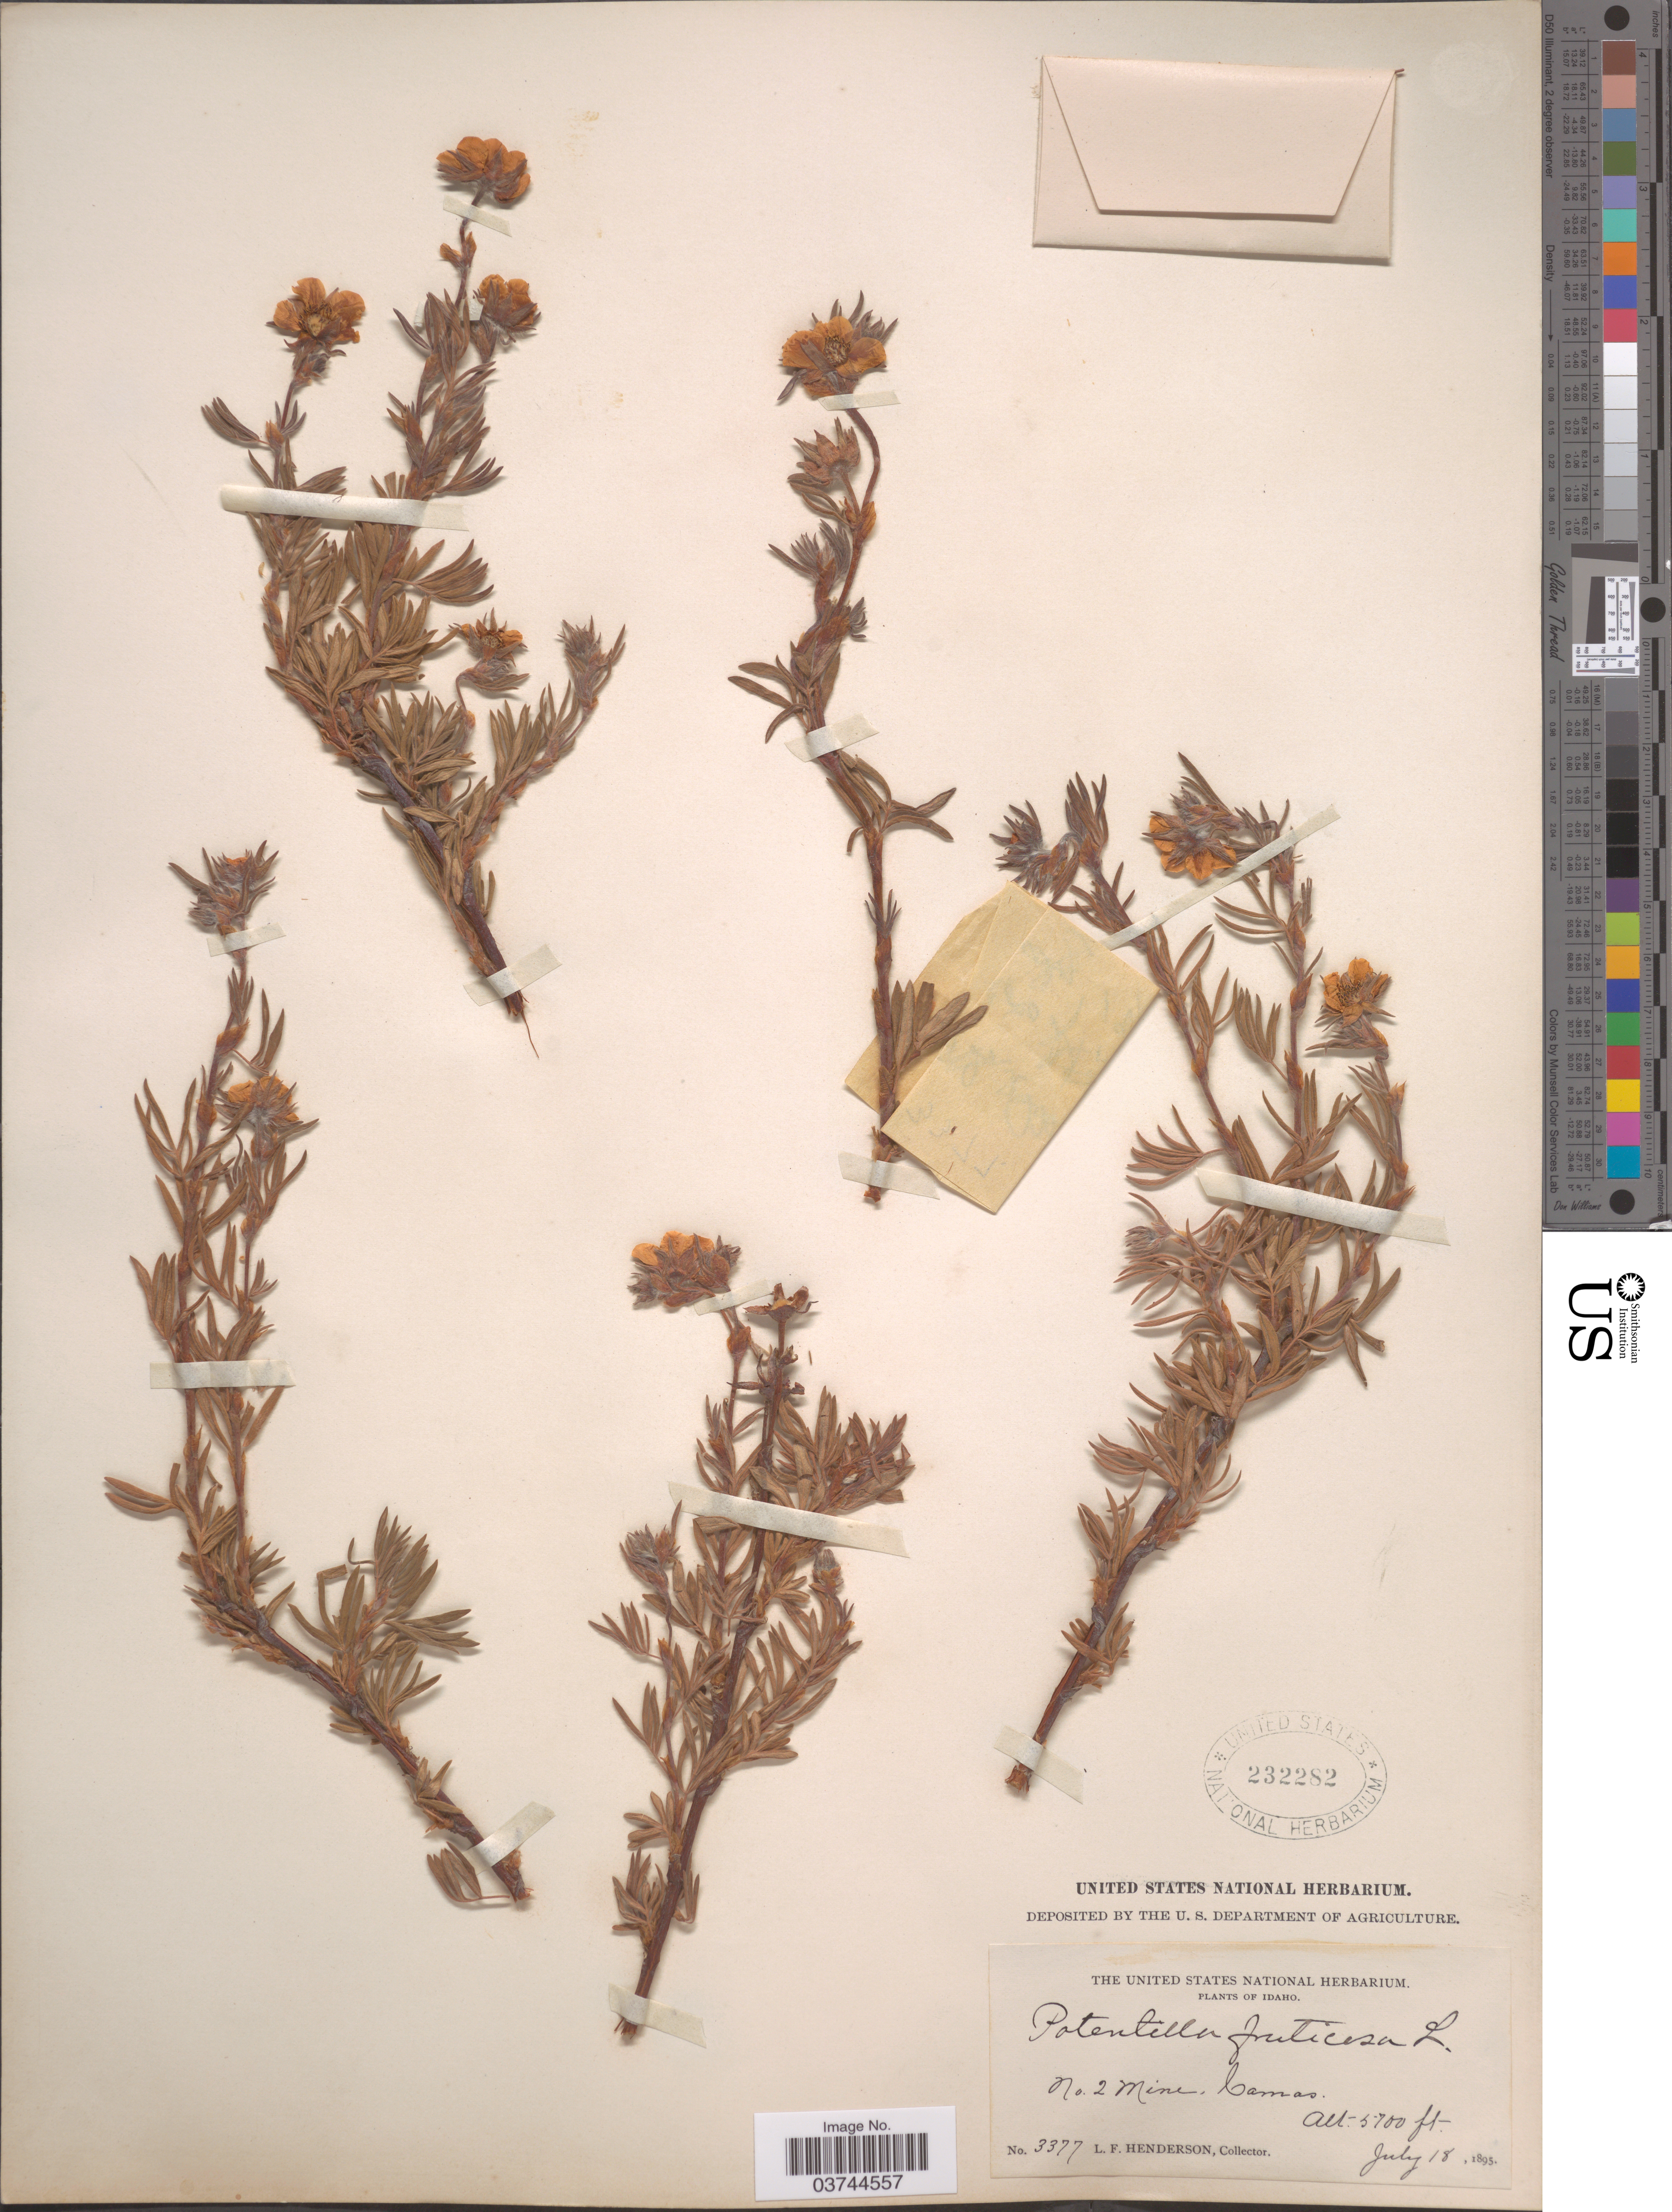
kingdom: Plantae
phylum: Tracheophyta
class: Magnoliopsida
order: Rosales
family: Rosaceae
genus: Dasiphora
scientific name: Dasiphora fruticosa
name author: (L.) Rydb.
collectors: L. Henderson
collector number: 3377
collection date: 1895-07-18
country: United States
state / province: Idaho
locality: No. 2 Mine, Camas.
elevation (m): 1737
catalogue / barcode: US 232282